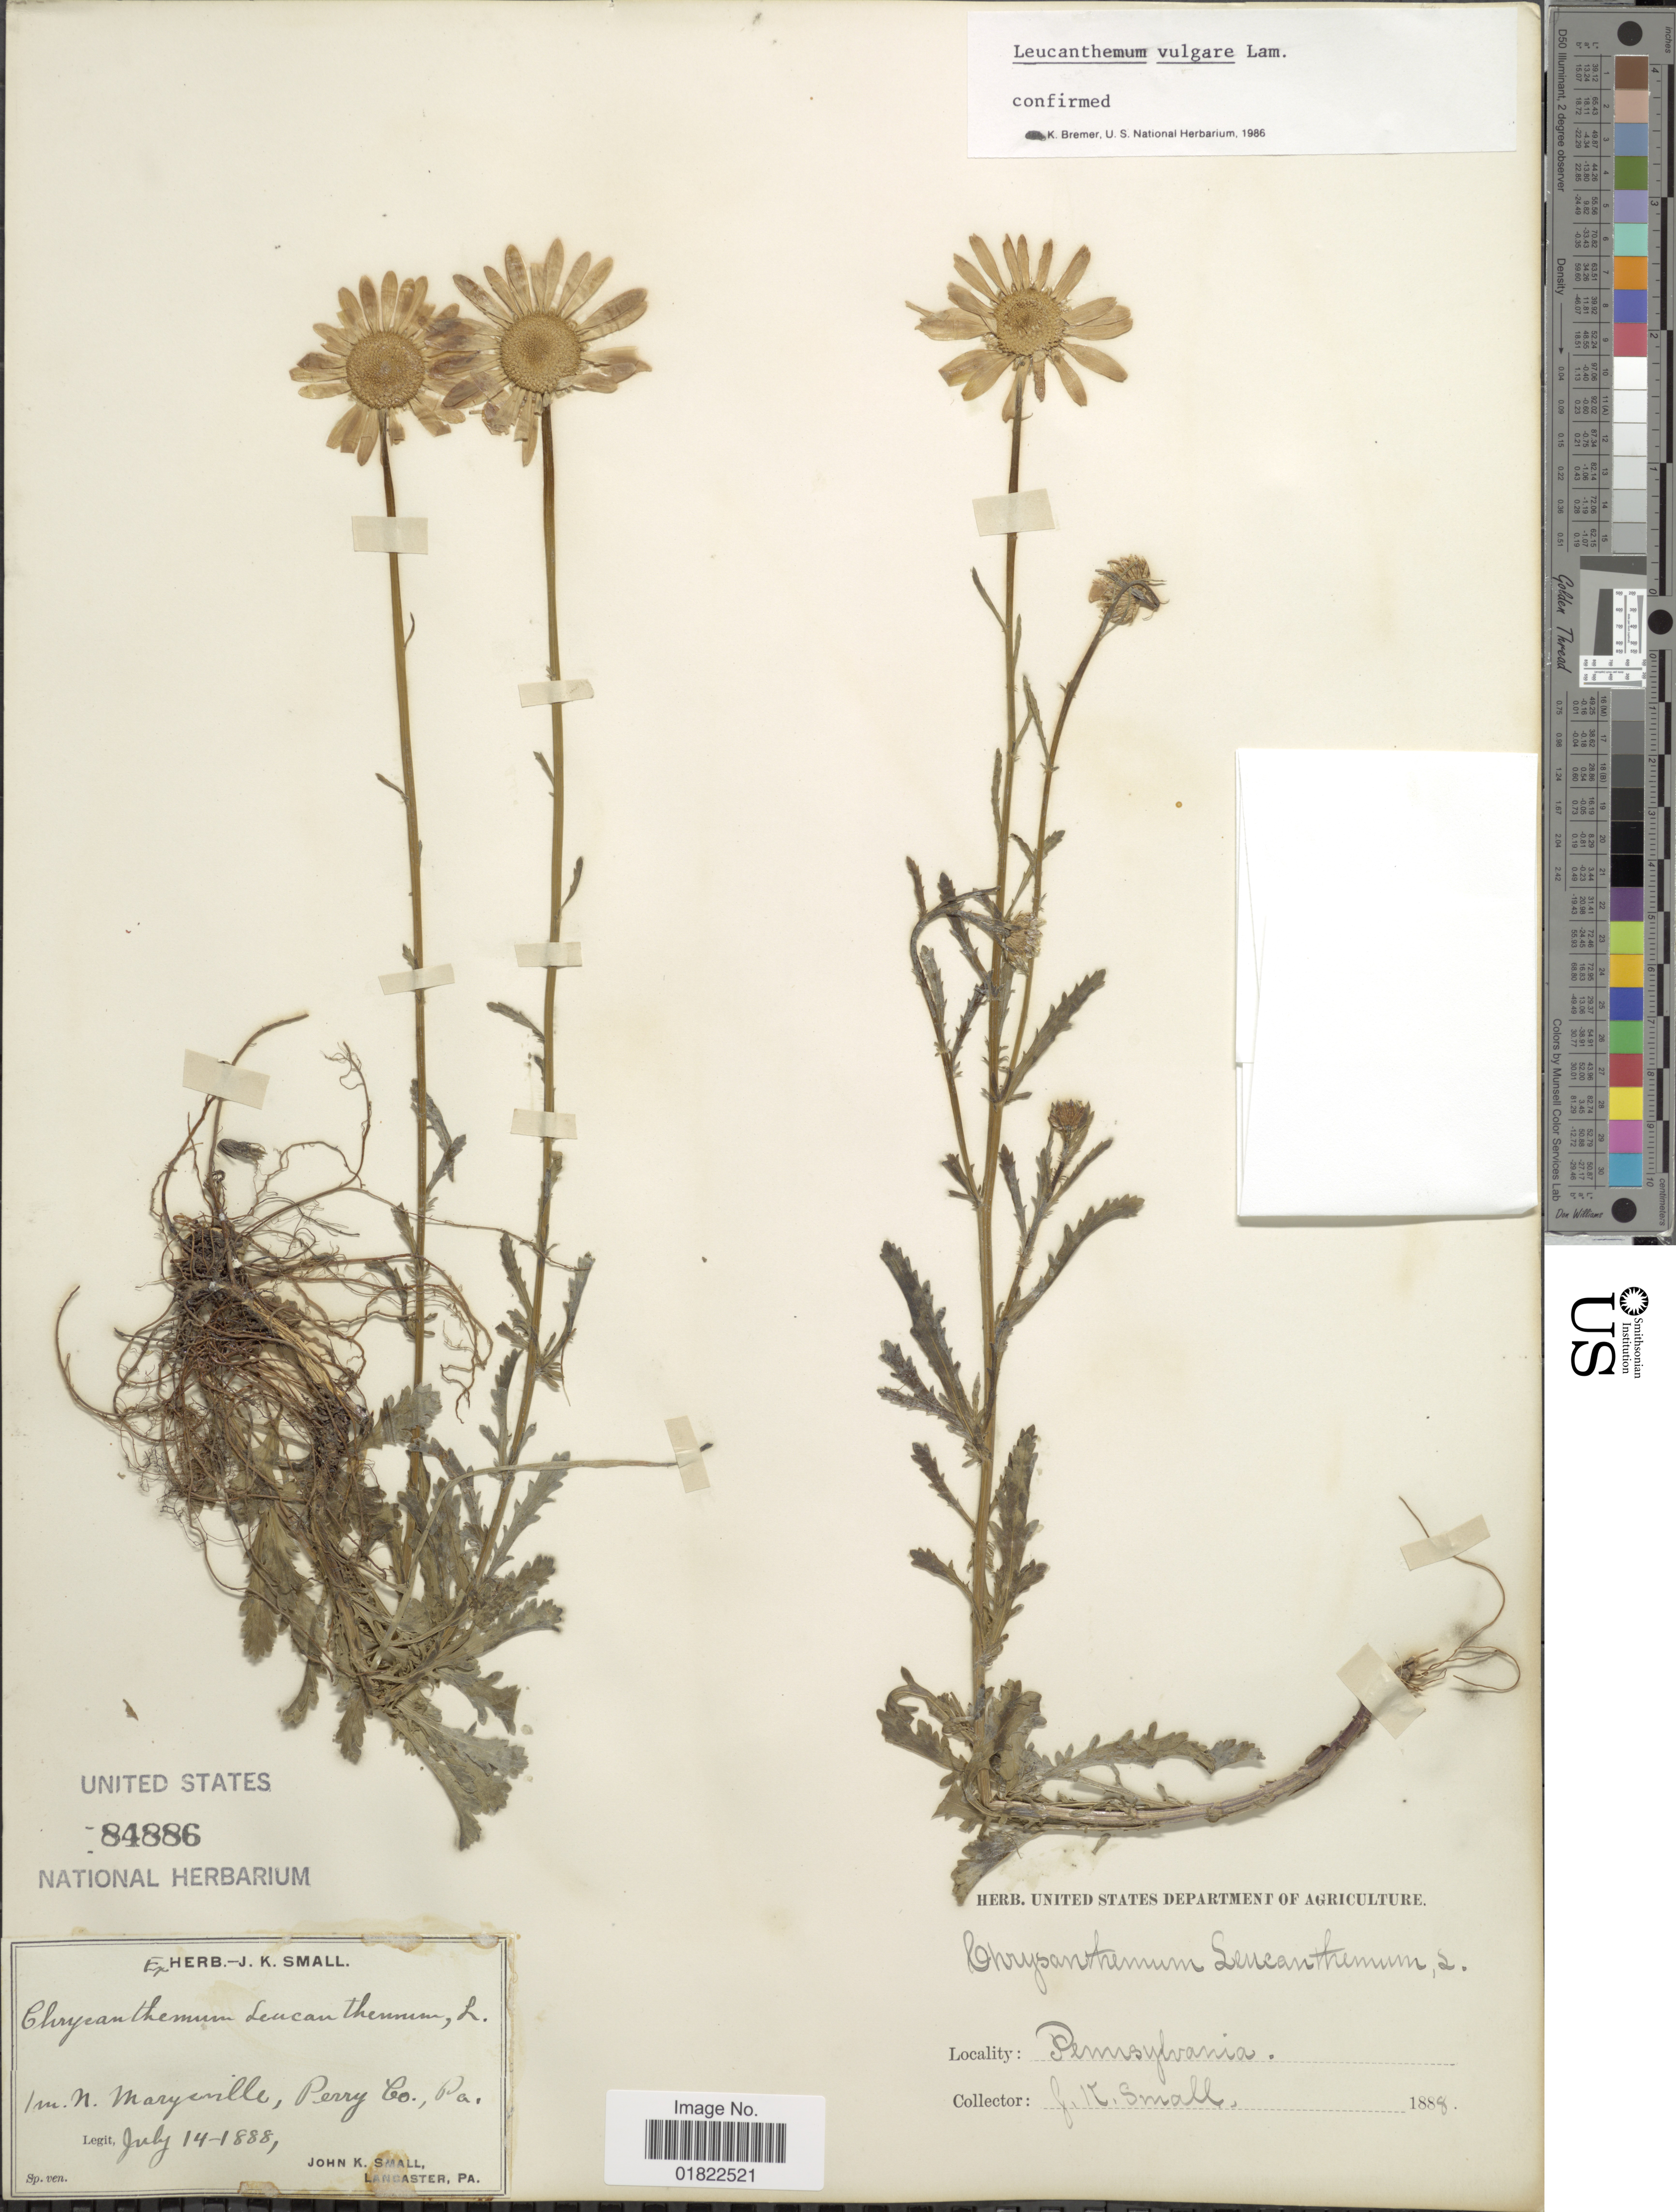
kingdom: Plantae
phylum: Tracheophyta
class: Magnoliopsida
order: Asterales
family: Asteraceae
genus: Leucanthemum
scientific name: Leucanthemum vulgare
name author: Lam.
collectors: J. K. Small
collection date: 1888-07-14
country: United States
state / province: Pennsylvania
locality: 1 mi N. Maryville, Perry Co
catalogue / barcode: US 84886